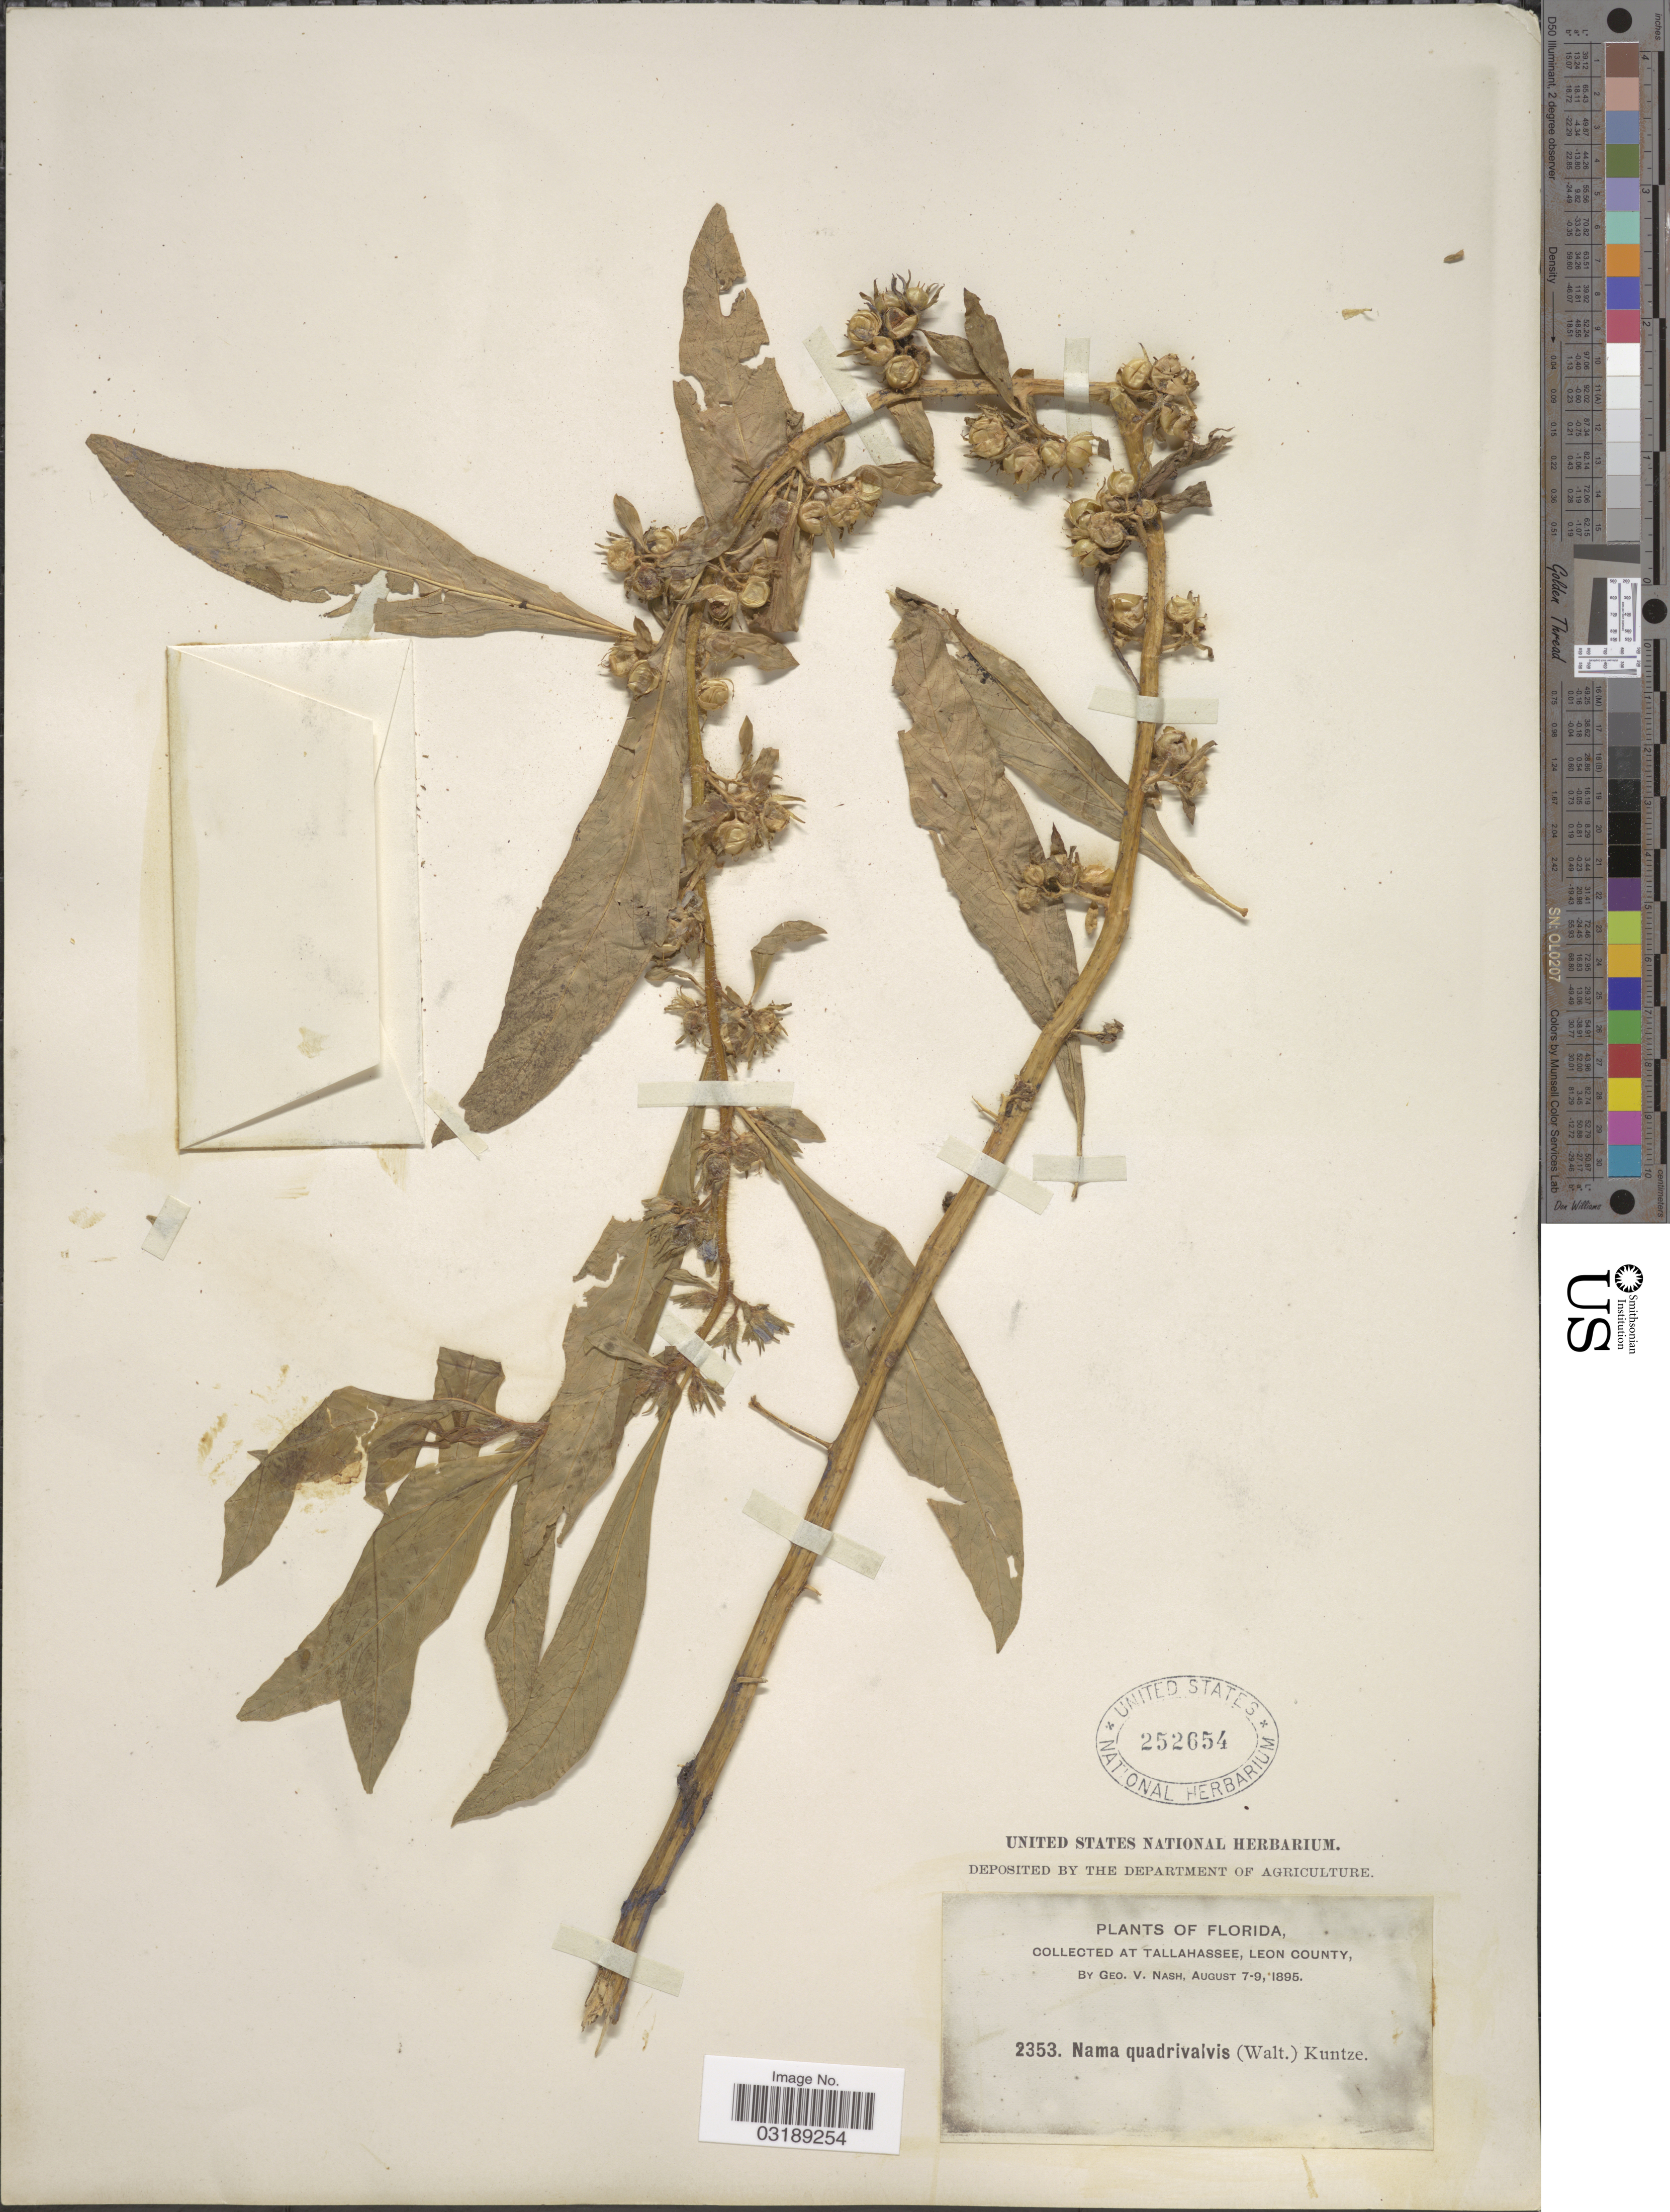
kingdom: Plantae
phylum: Tracheophyta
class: Magnoliopsida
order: Boraginales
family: Namaceae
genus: Nama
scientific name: Nama quadrivalvis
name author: (Walter) Kuntze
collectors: G. V. Nash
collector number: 2353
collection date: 1895-08-07/1895-08-09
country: United States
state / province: Florida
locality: At Tallahassee, Leon County.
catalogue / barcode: US 252654